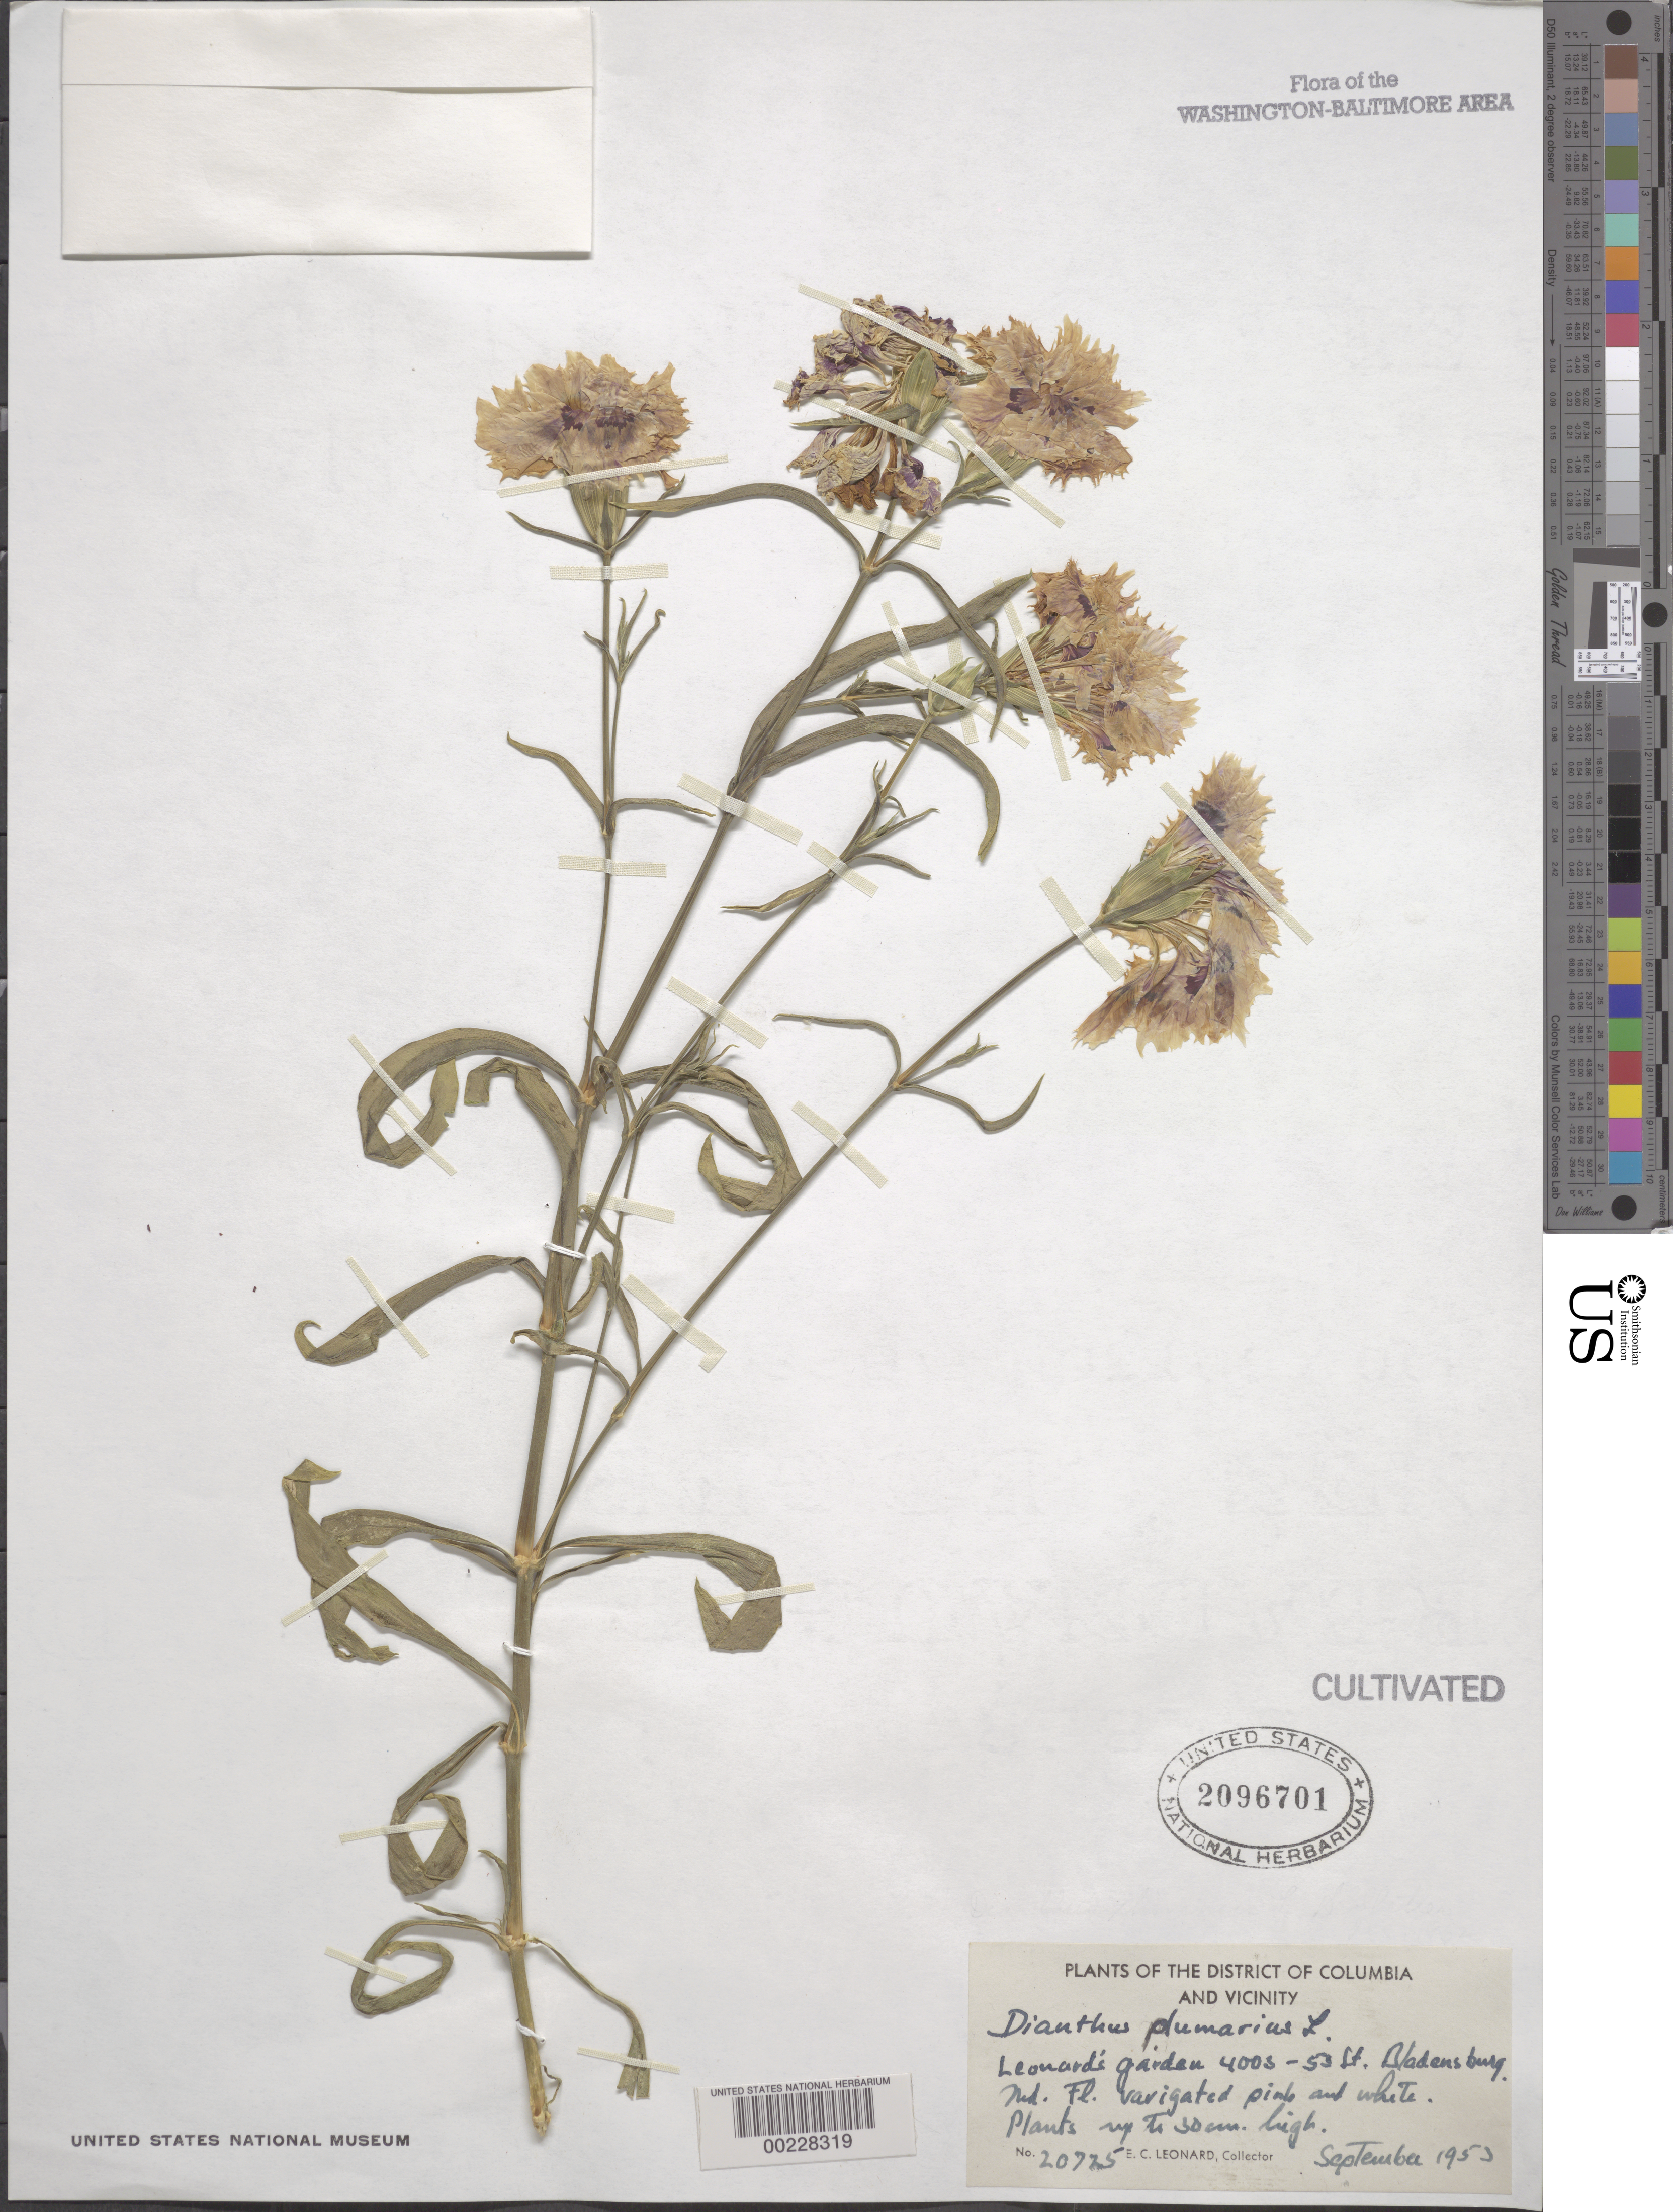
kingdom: Plantae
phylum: Tracheophyta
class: Magnoliopsida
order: Caryophyllales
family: Caryophyllaceae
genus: Dianthus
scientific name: Dianthus plumarius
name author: L.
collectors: E. C. Leonard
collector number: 20725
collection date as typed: Sep 1953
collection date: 1953-09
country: United States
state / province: Maryland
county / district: Prince George's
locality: Bladensburg, 4003 53 St; Leonard's garden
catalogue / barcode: US 2096701